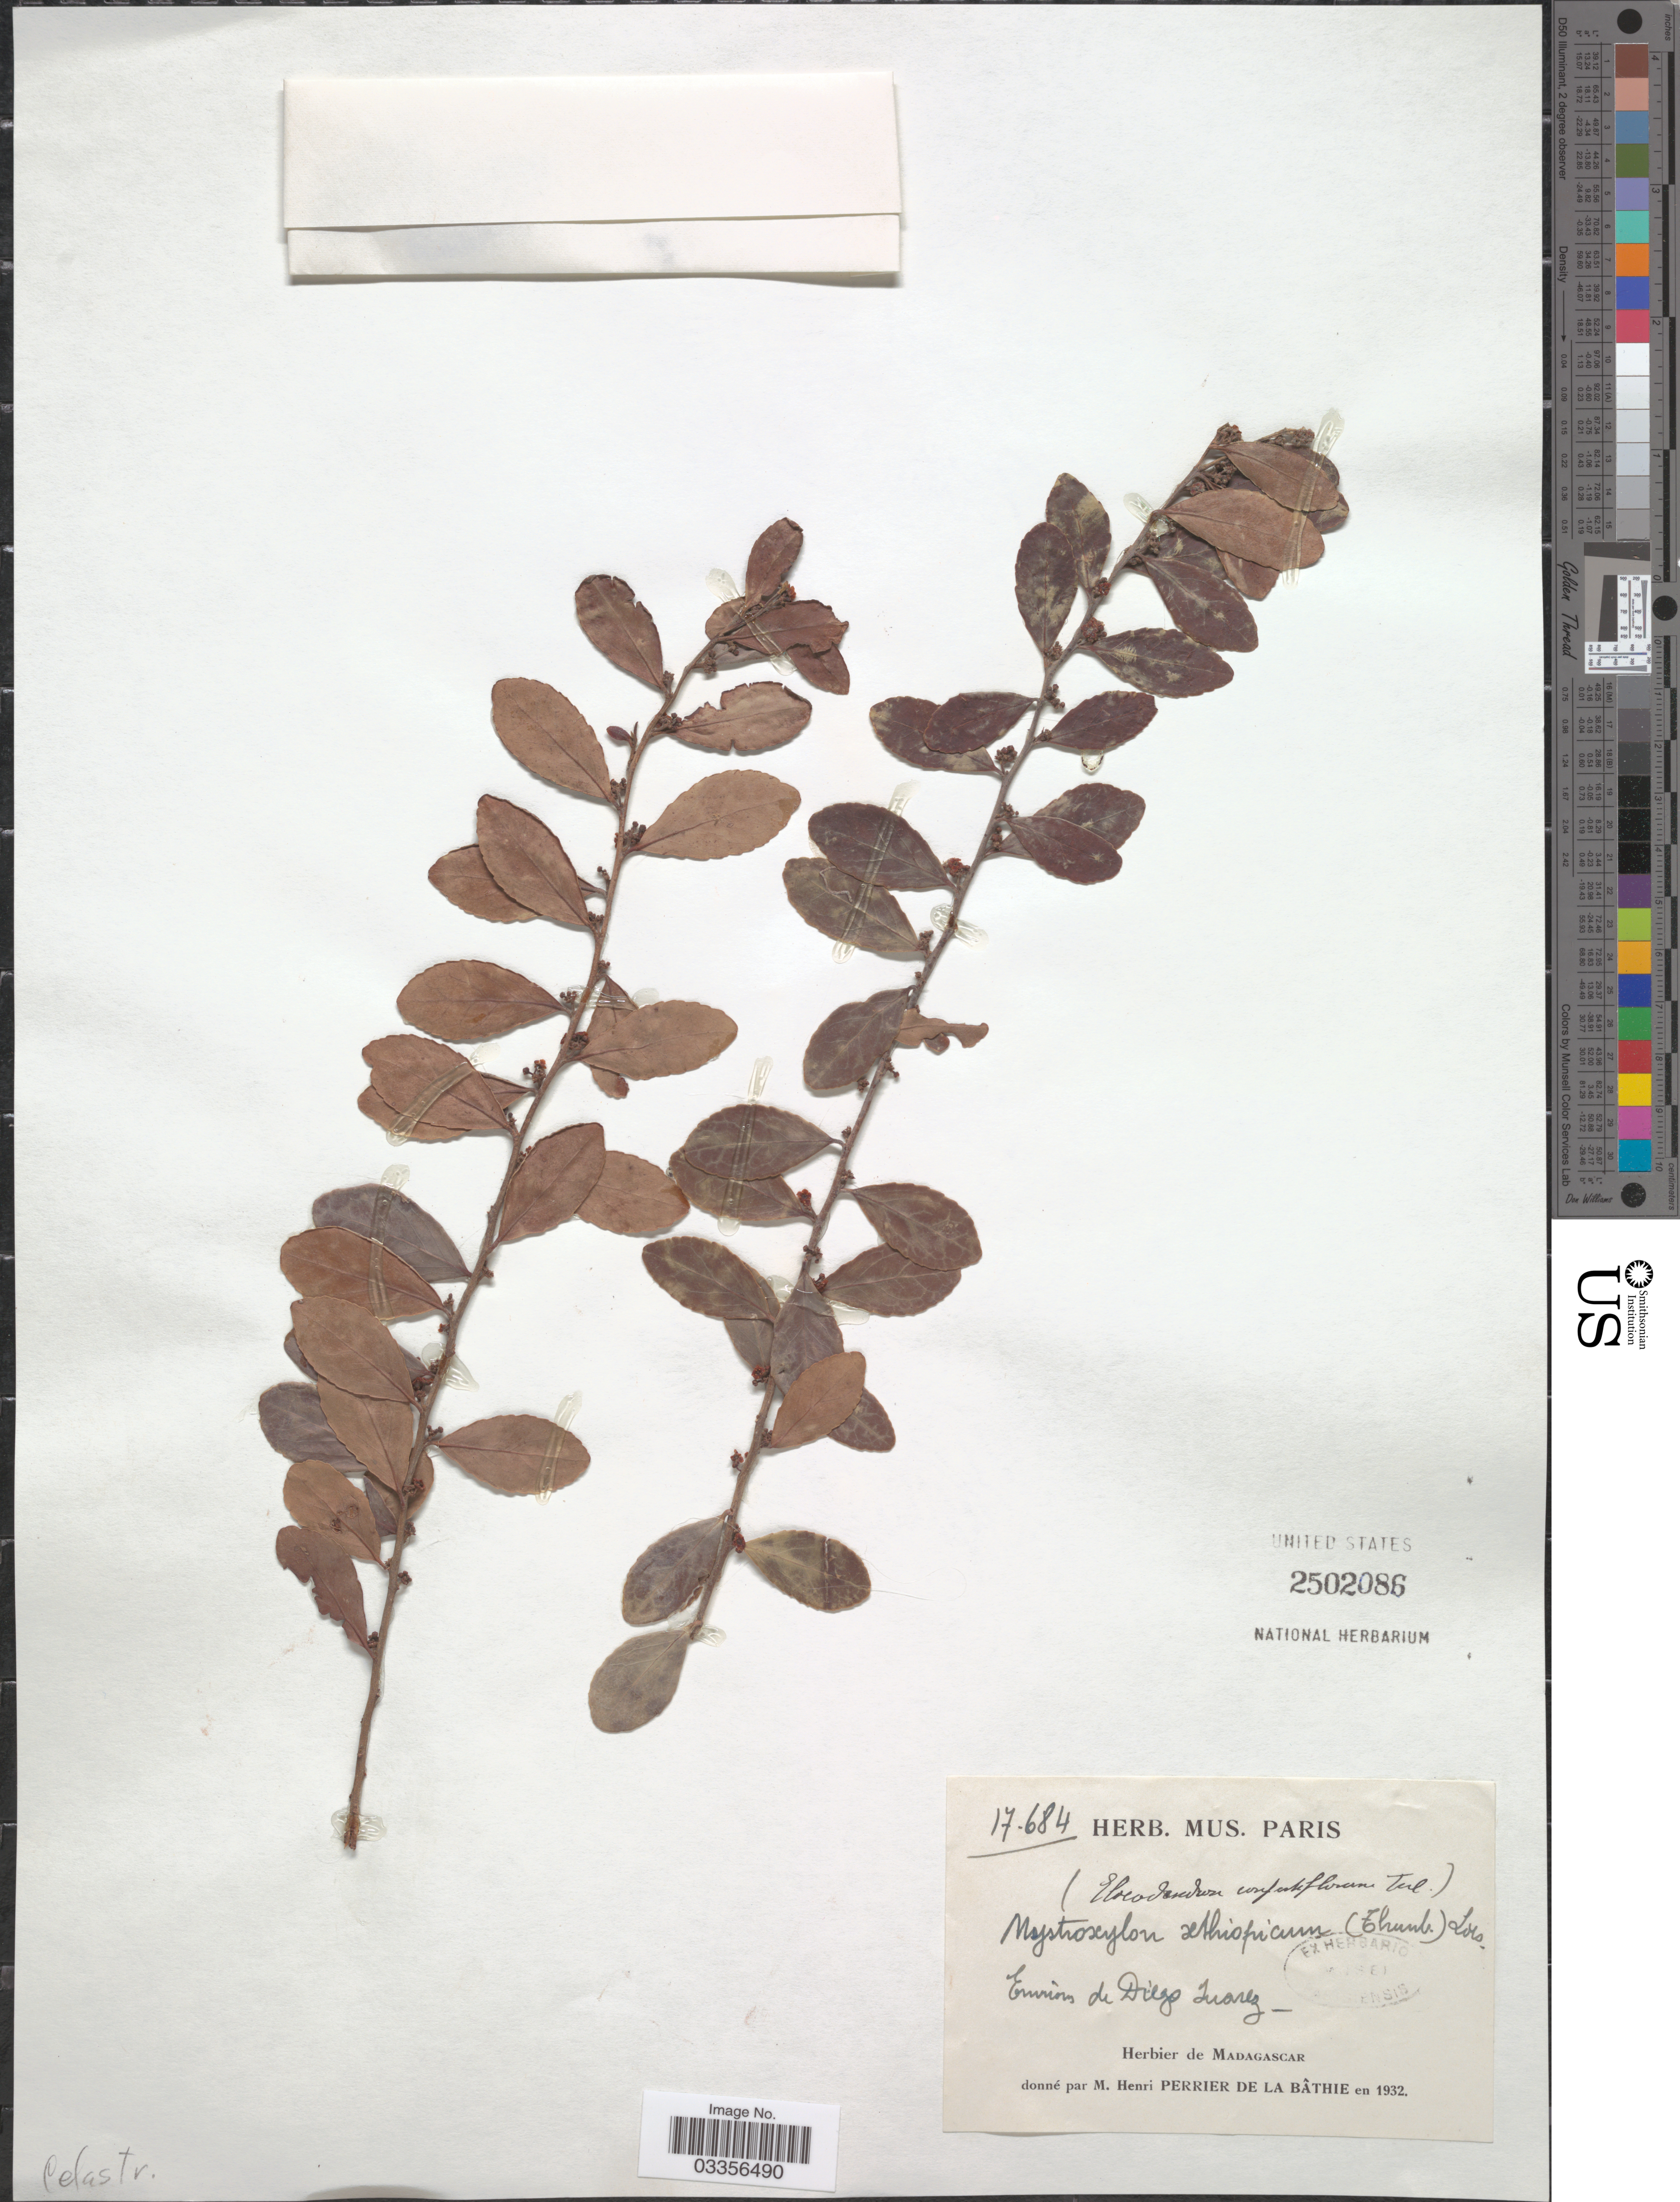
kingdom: Plantae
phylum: Tracheophyta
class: Magnoliopsida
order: Celastrales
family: Celastraceae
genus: Mystroxylon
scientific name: Mystroxylon aethiopicum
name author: (Thunb.) Loes.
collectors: H. Perrier de la Bâthie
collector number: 17684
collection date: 1932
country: Madagascar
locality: Environs de Diego Suarez.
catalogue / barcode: US 2502086